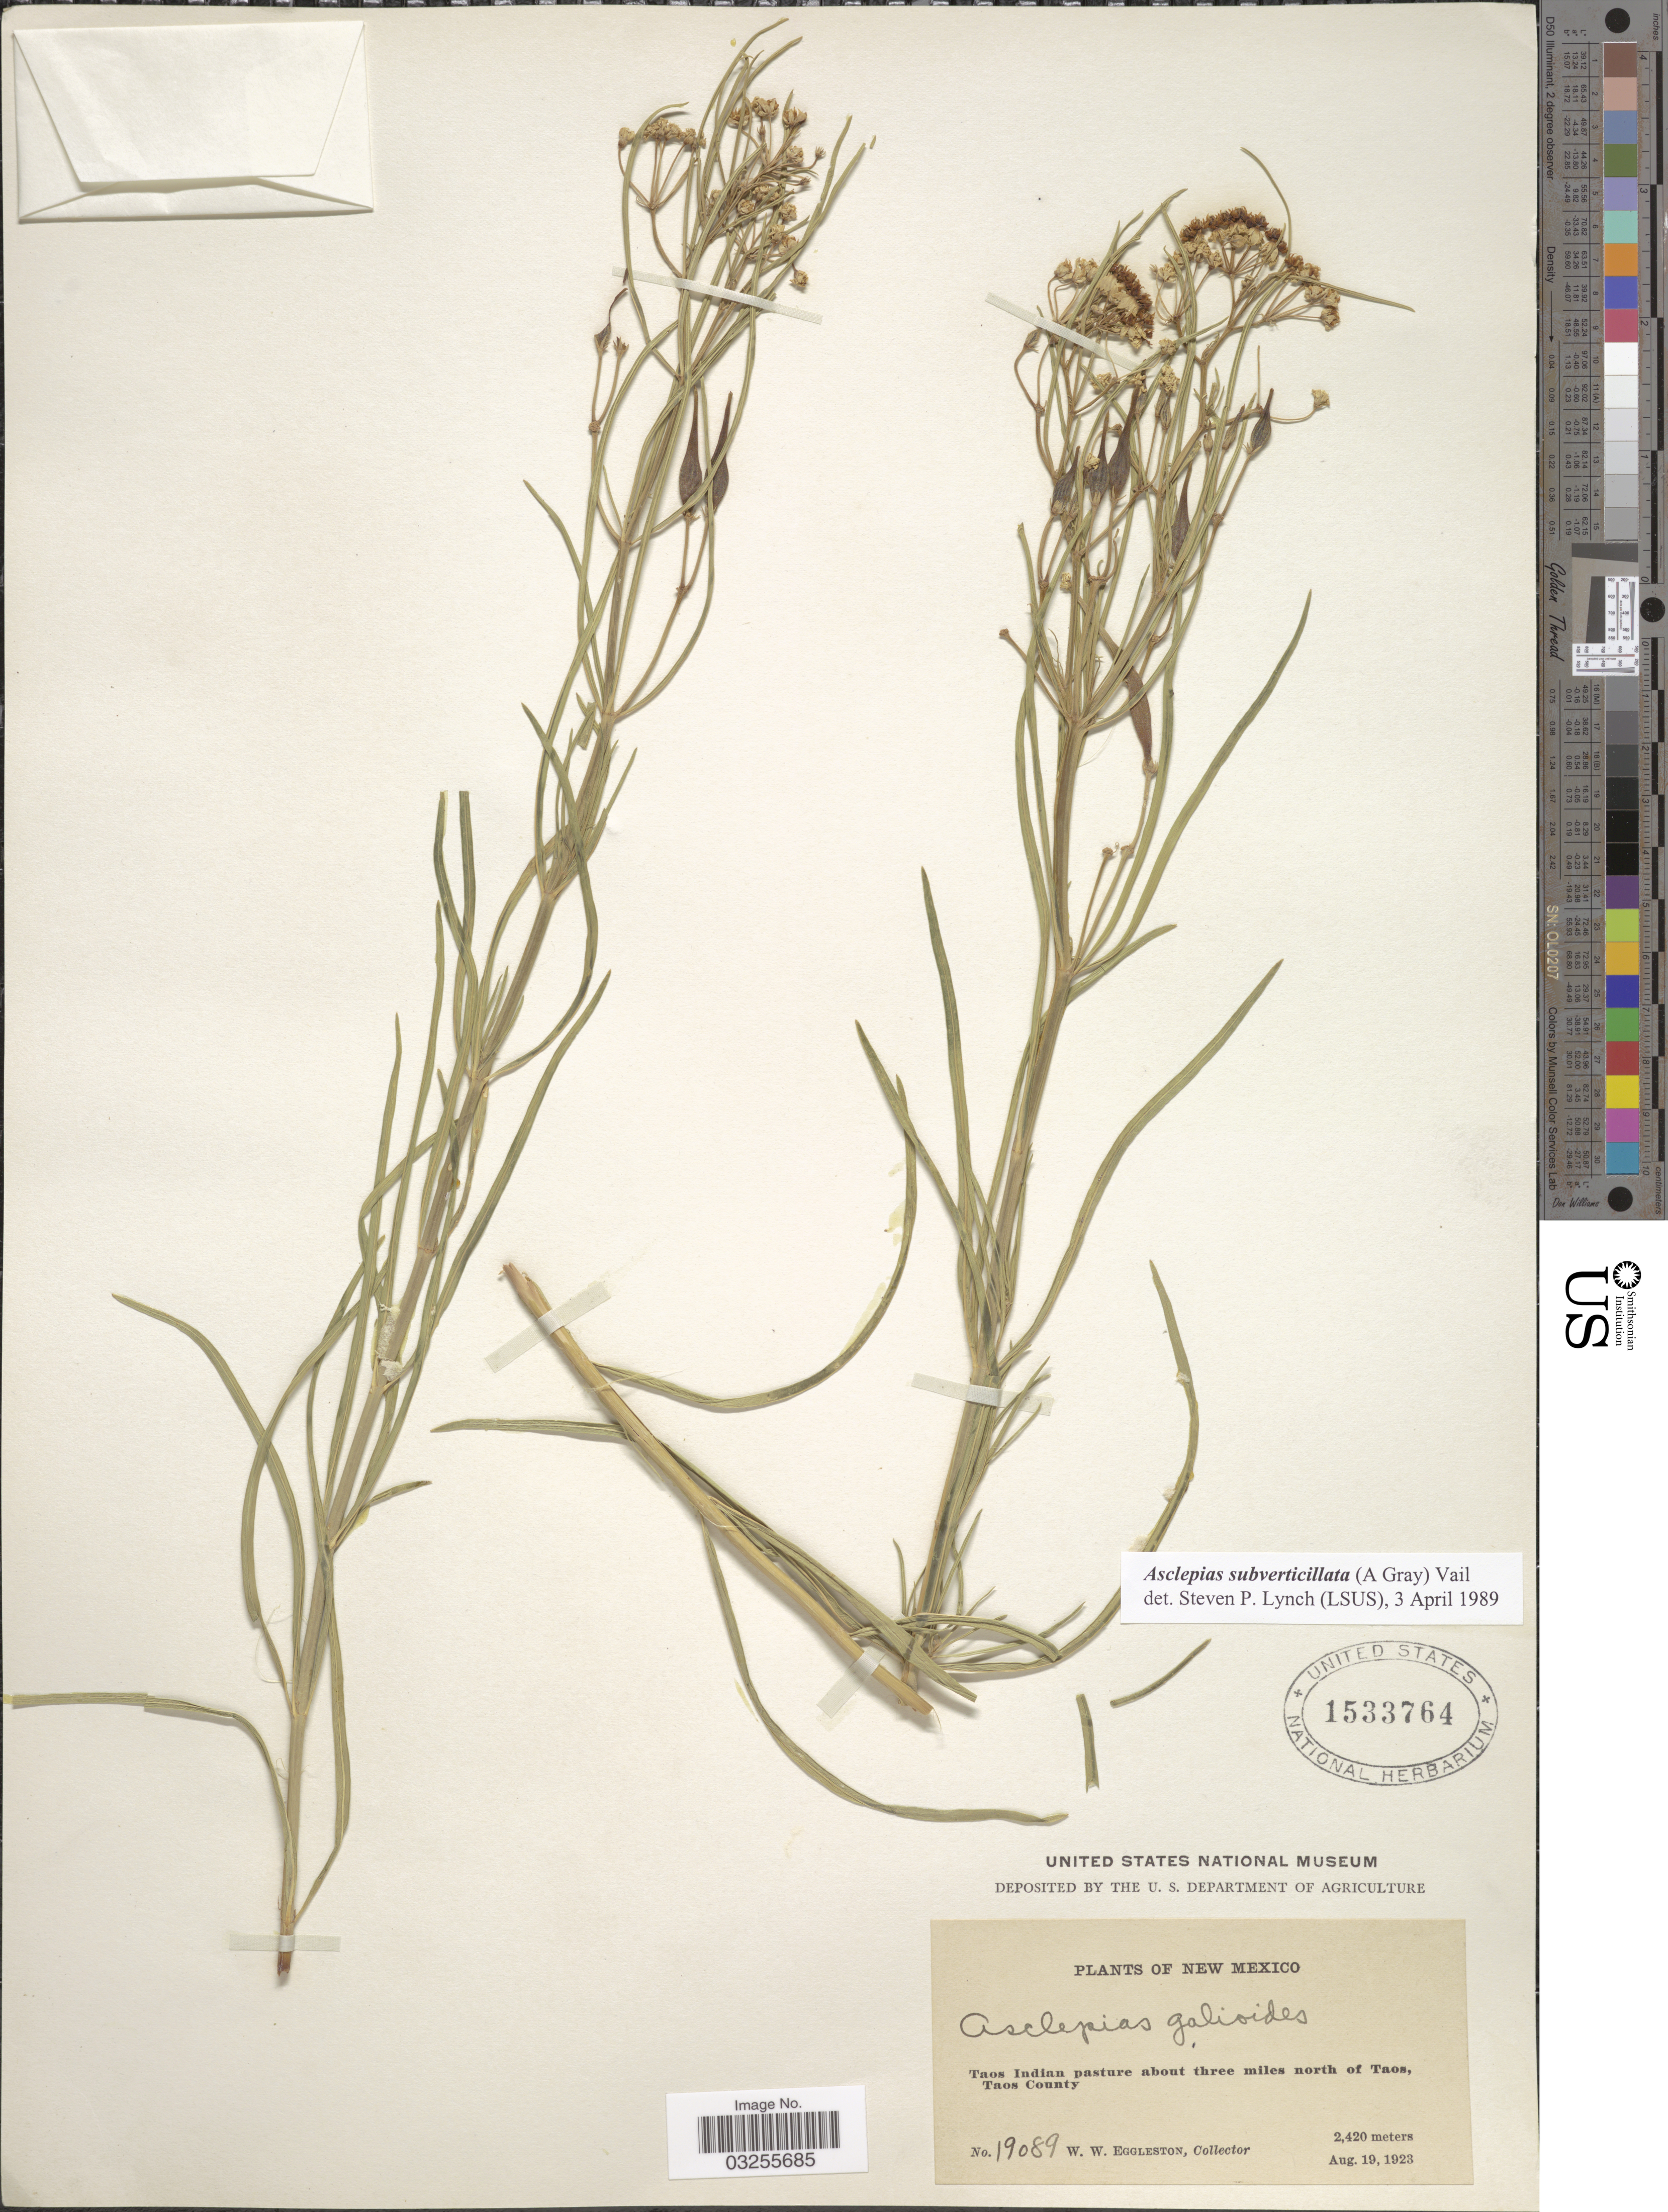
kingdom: Plantae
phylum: Tracheophyta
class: Magnoliopsida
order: Gentianales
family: Apocynaceae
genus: Asclepias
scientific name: Asclepias subverticillata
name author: (A. Gray) Vail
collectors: W. W. Eggleston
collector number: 19089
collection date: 1923-08-19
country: United States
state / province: New Mexico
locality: Taos Indian pasture about three miles north of Taos, Taos County.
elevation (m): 2420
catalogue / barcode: US 1533764